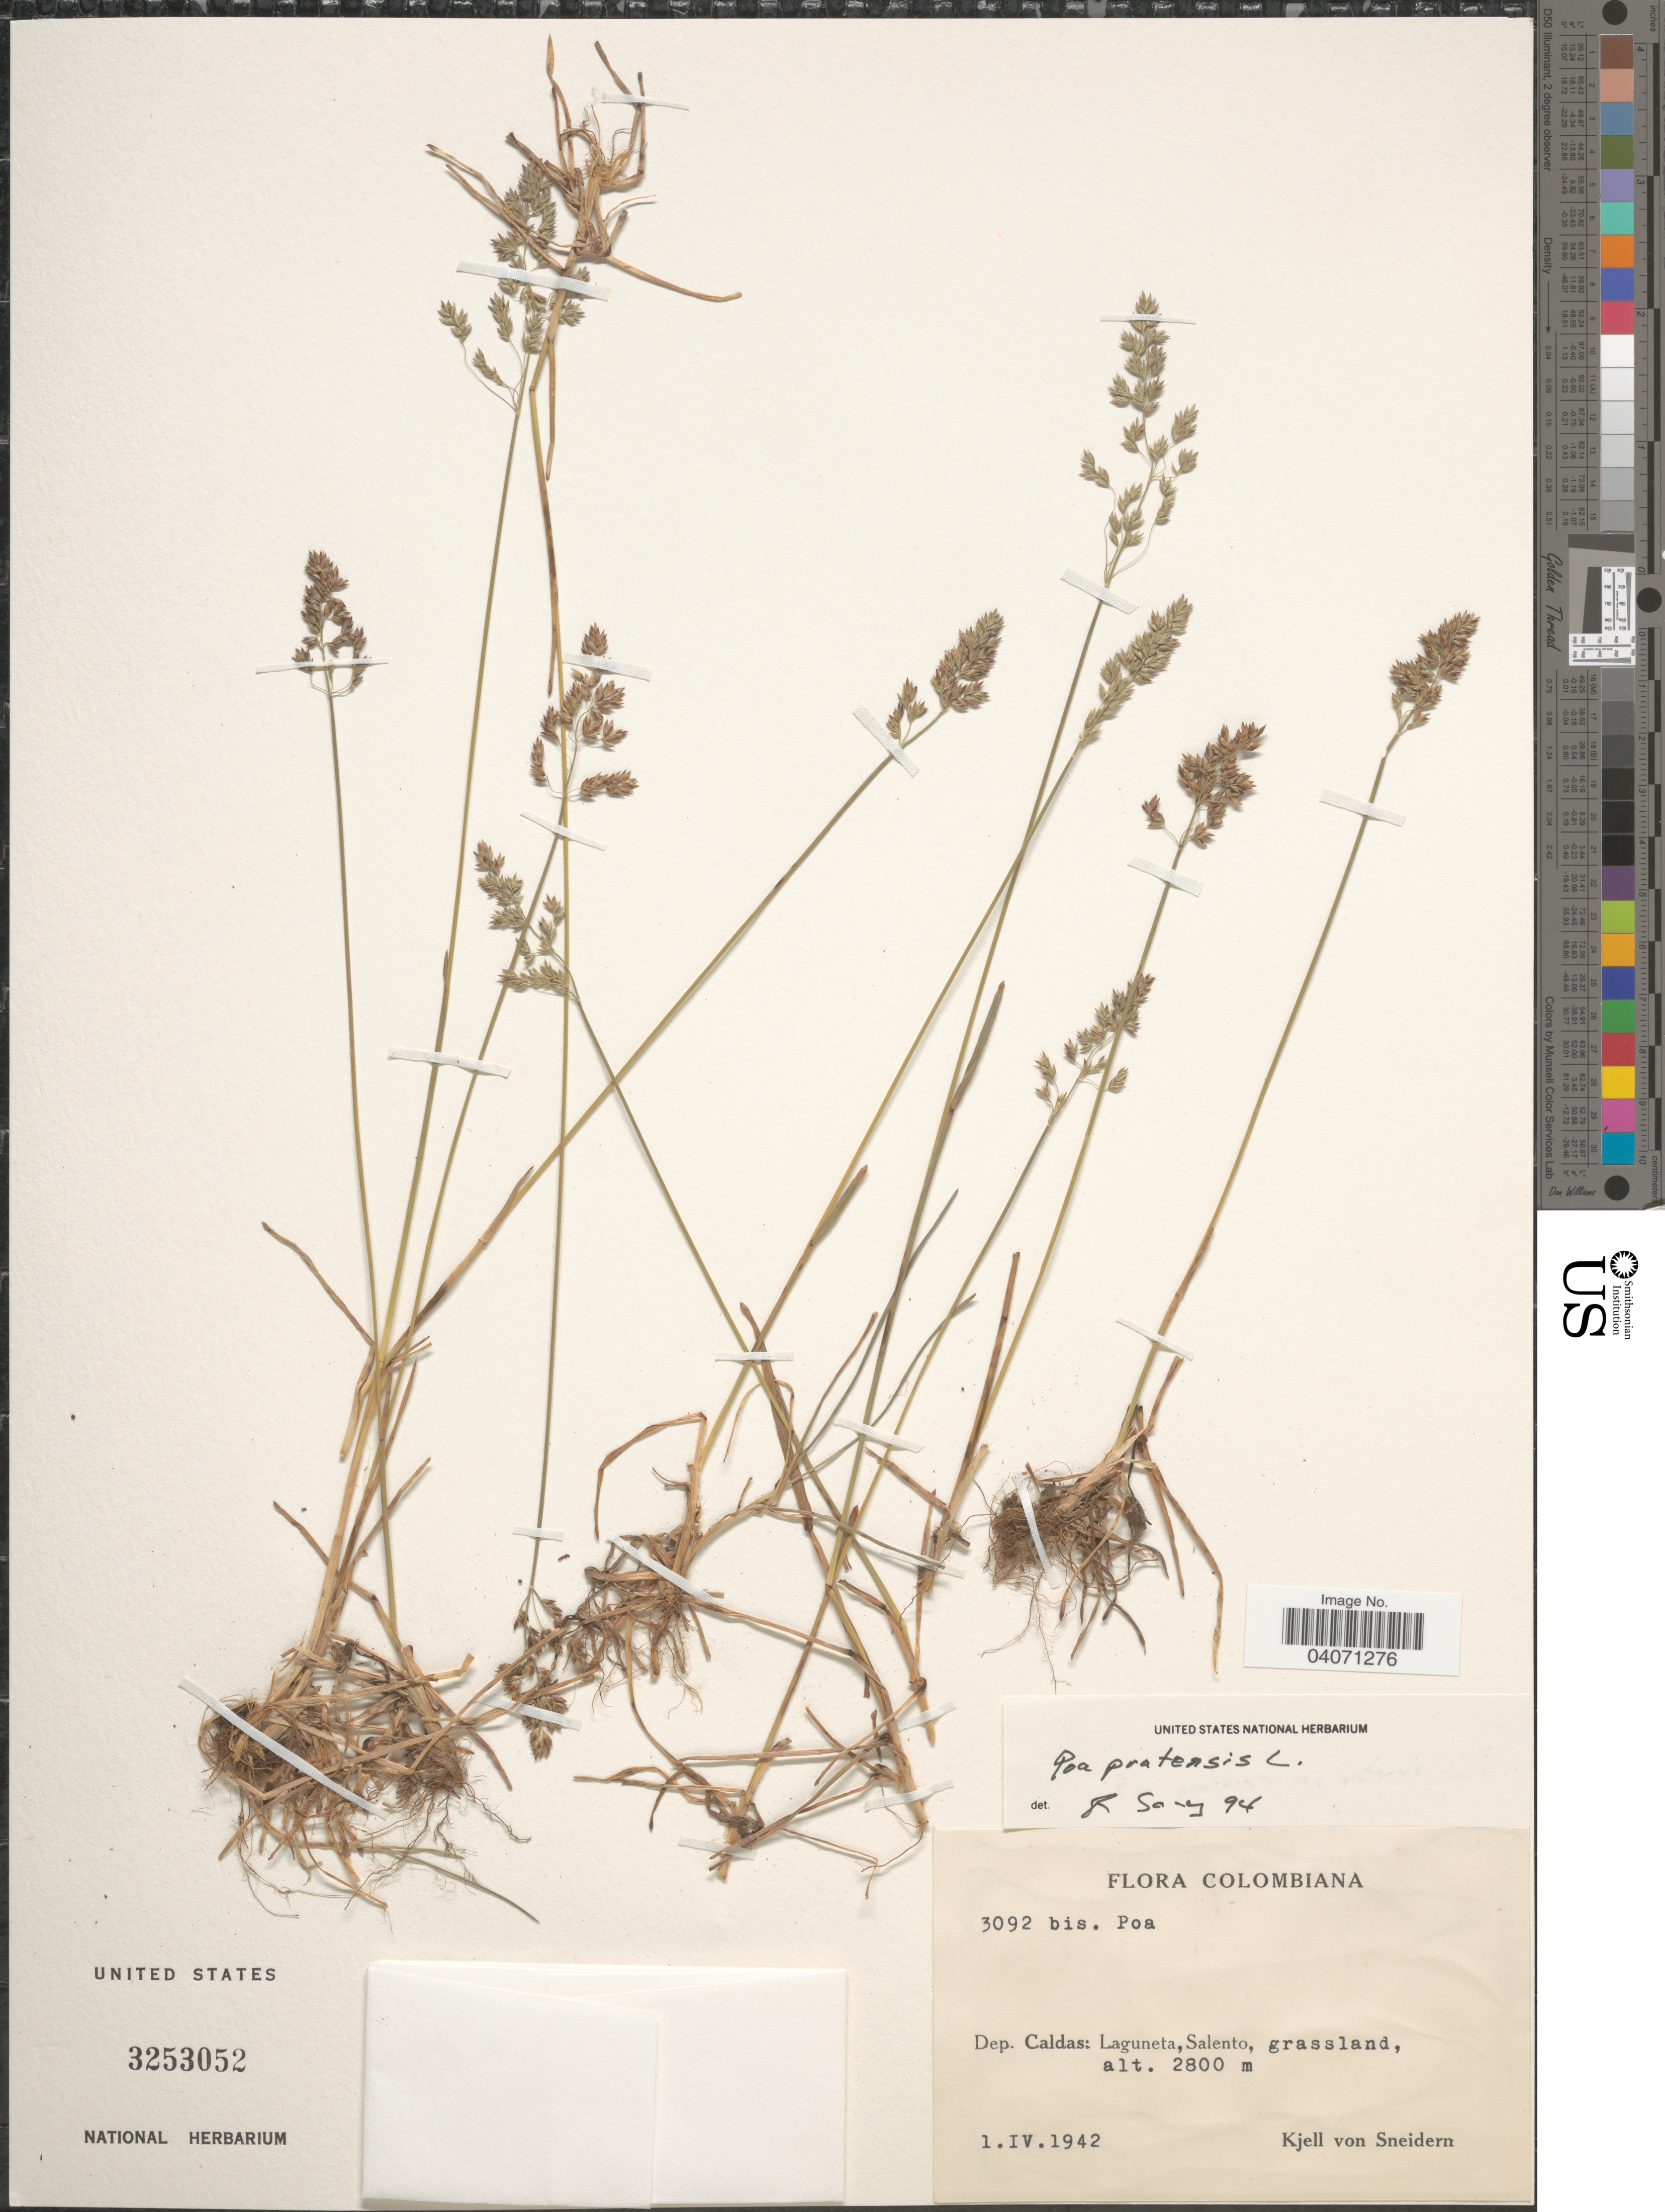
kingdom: Plantae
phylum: Tracheophyta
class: Liliopsida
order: Poales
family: Poaceae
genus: Poa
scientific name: Poa pratensis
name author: L.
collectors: K. von Sneidern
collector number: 3092bis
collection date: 1942-04-01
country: Colombia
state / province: Caldas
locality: Dep. Caldas: Laguneta, Salento.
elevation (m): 2800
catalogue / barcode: US 3253052